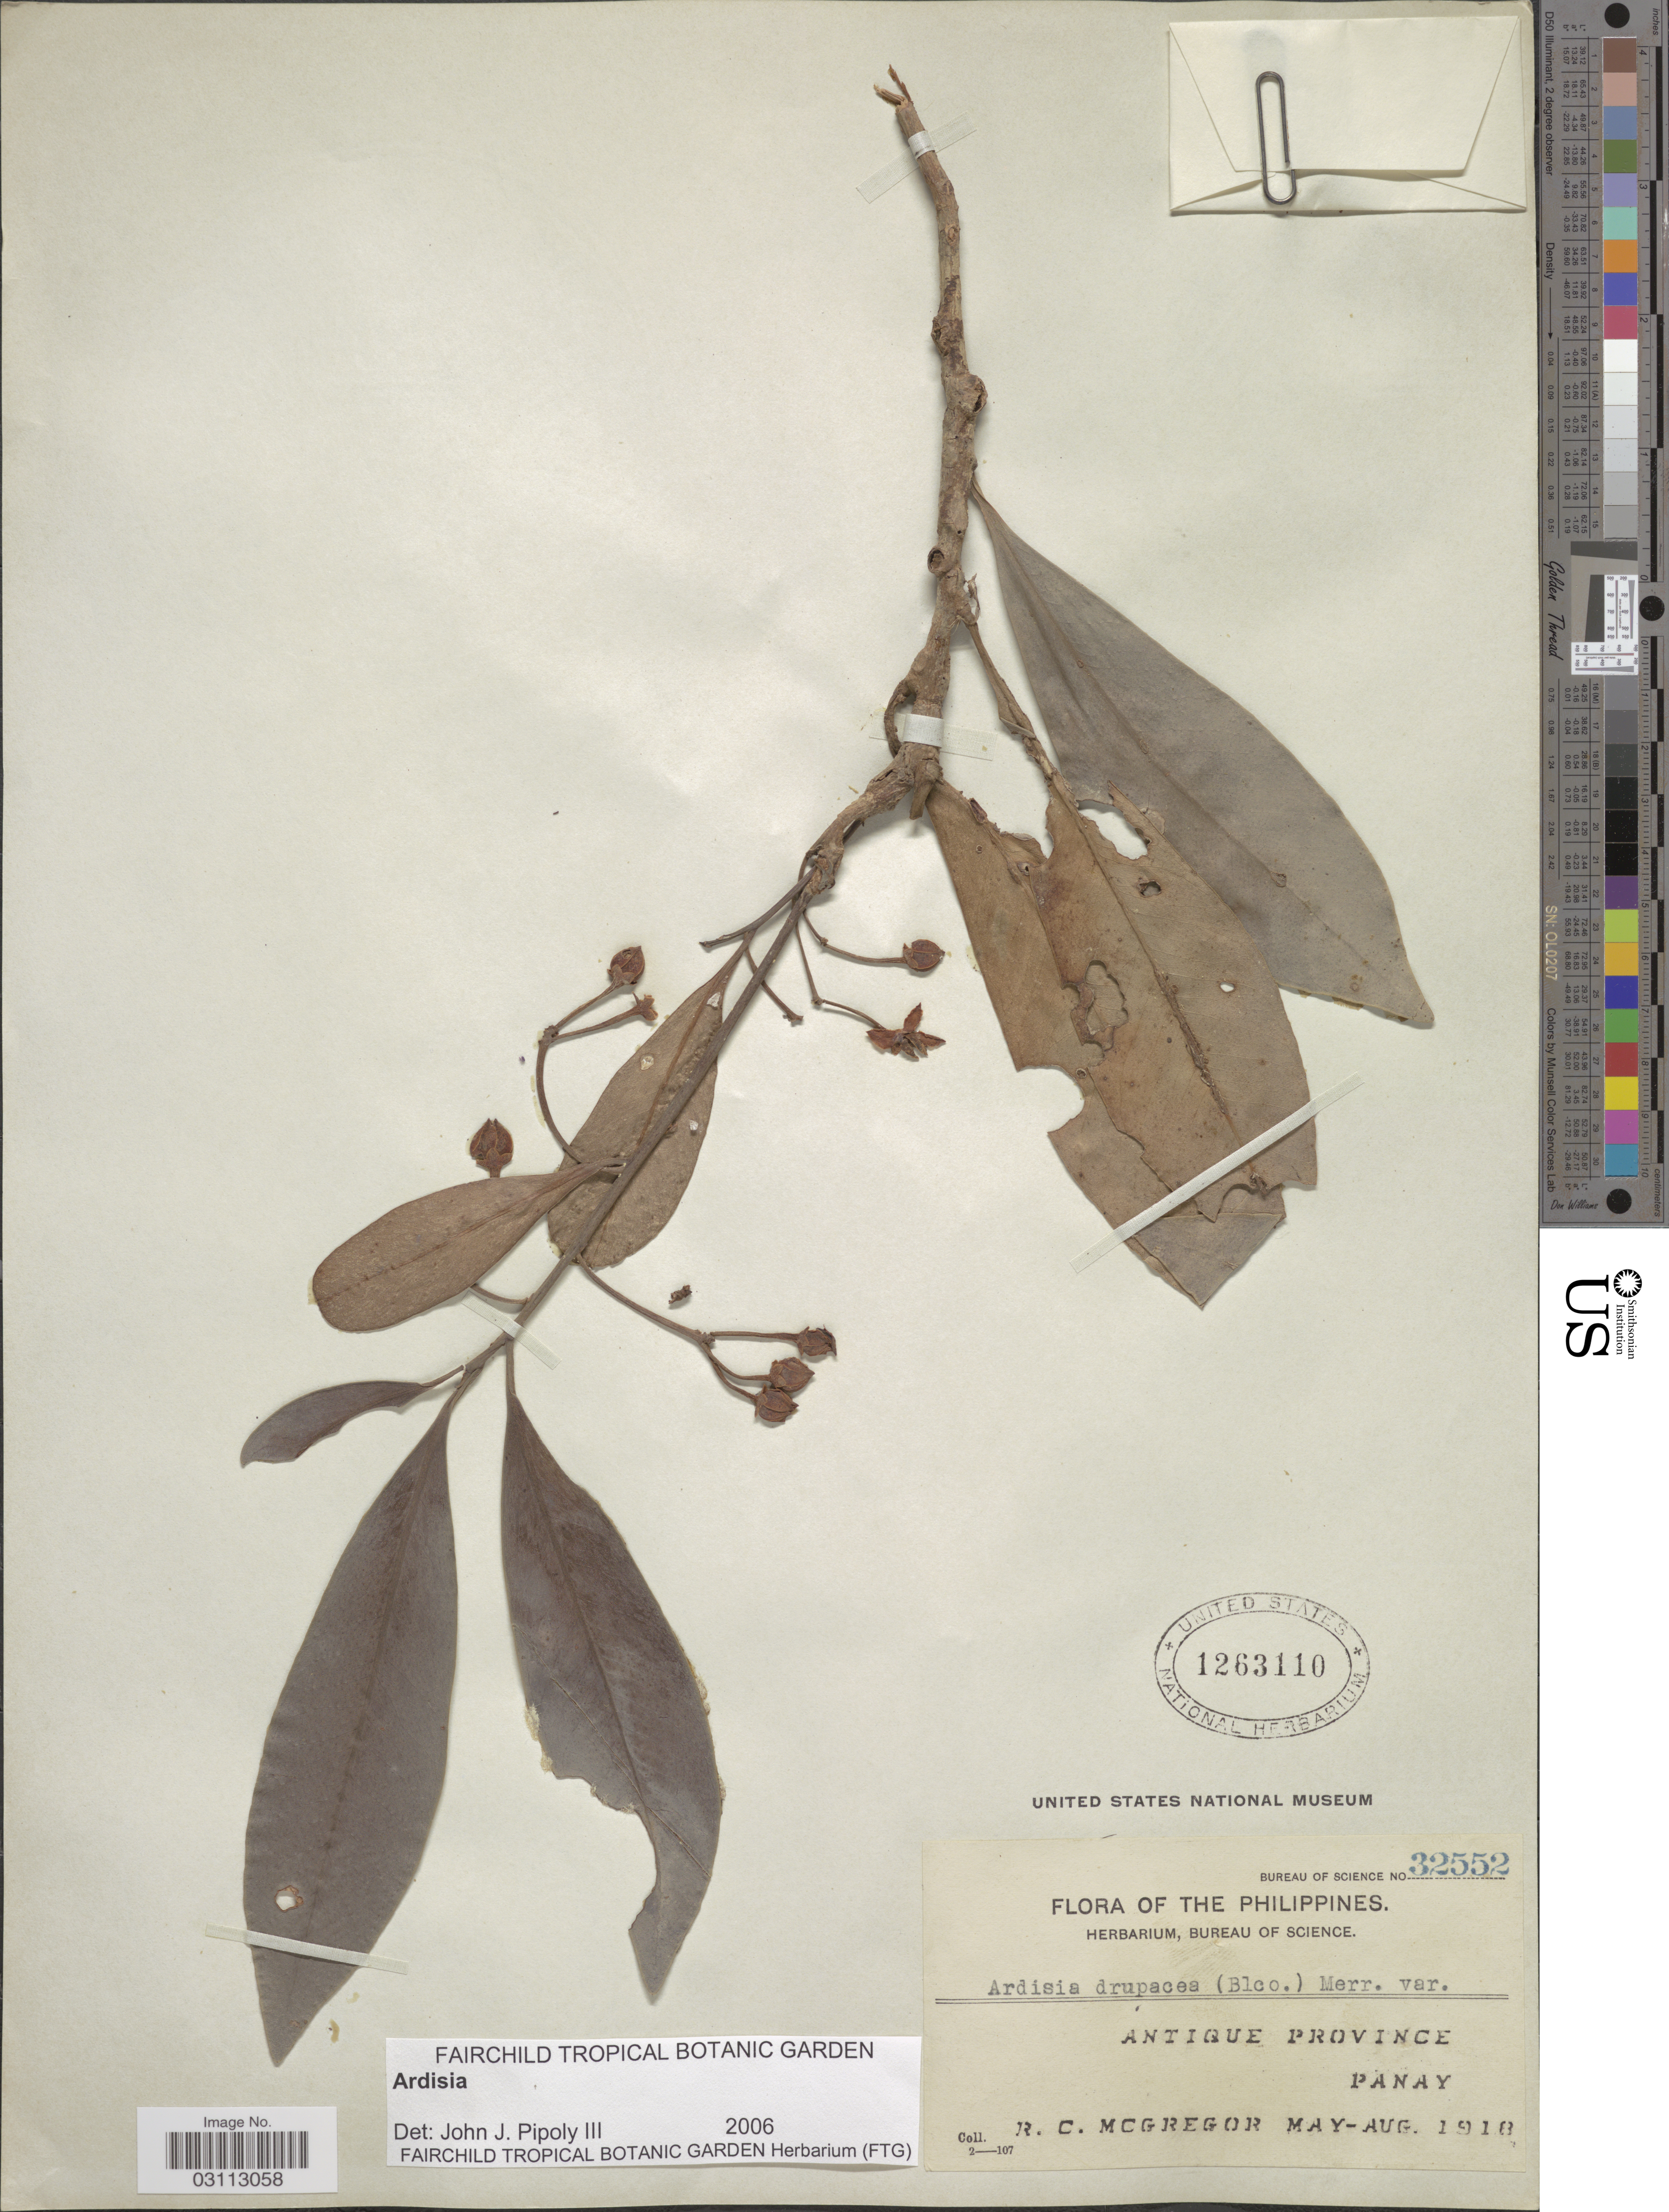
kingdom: Plantae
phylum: Tracheophyta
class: Magnoliopsida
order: Ericales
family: Primulaceae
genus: Ardisia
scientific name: Ardisia sp.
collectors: R. C. McGregor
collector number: Bureau of Science 32552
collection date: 1918-05/1918-08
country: Philippines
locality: Antique Province. Panay.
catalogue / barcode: US 1263110